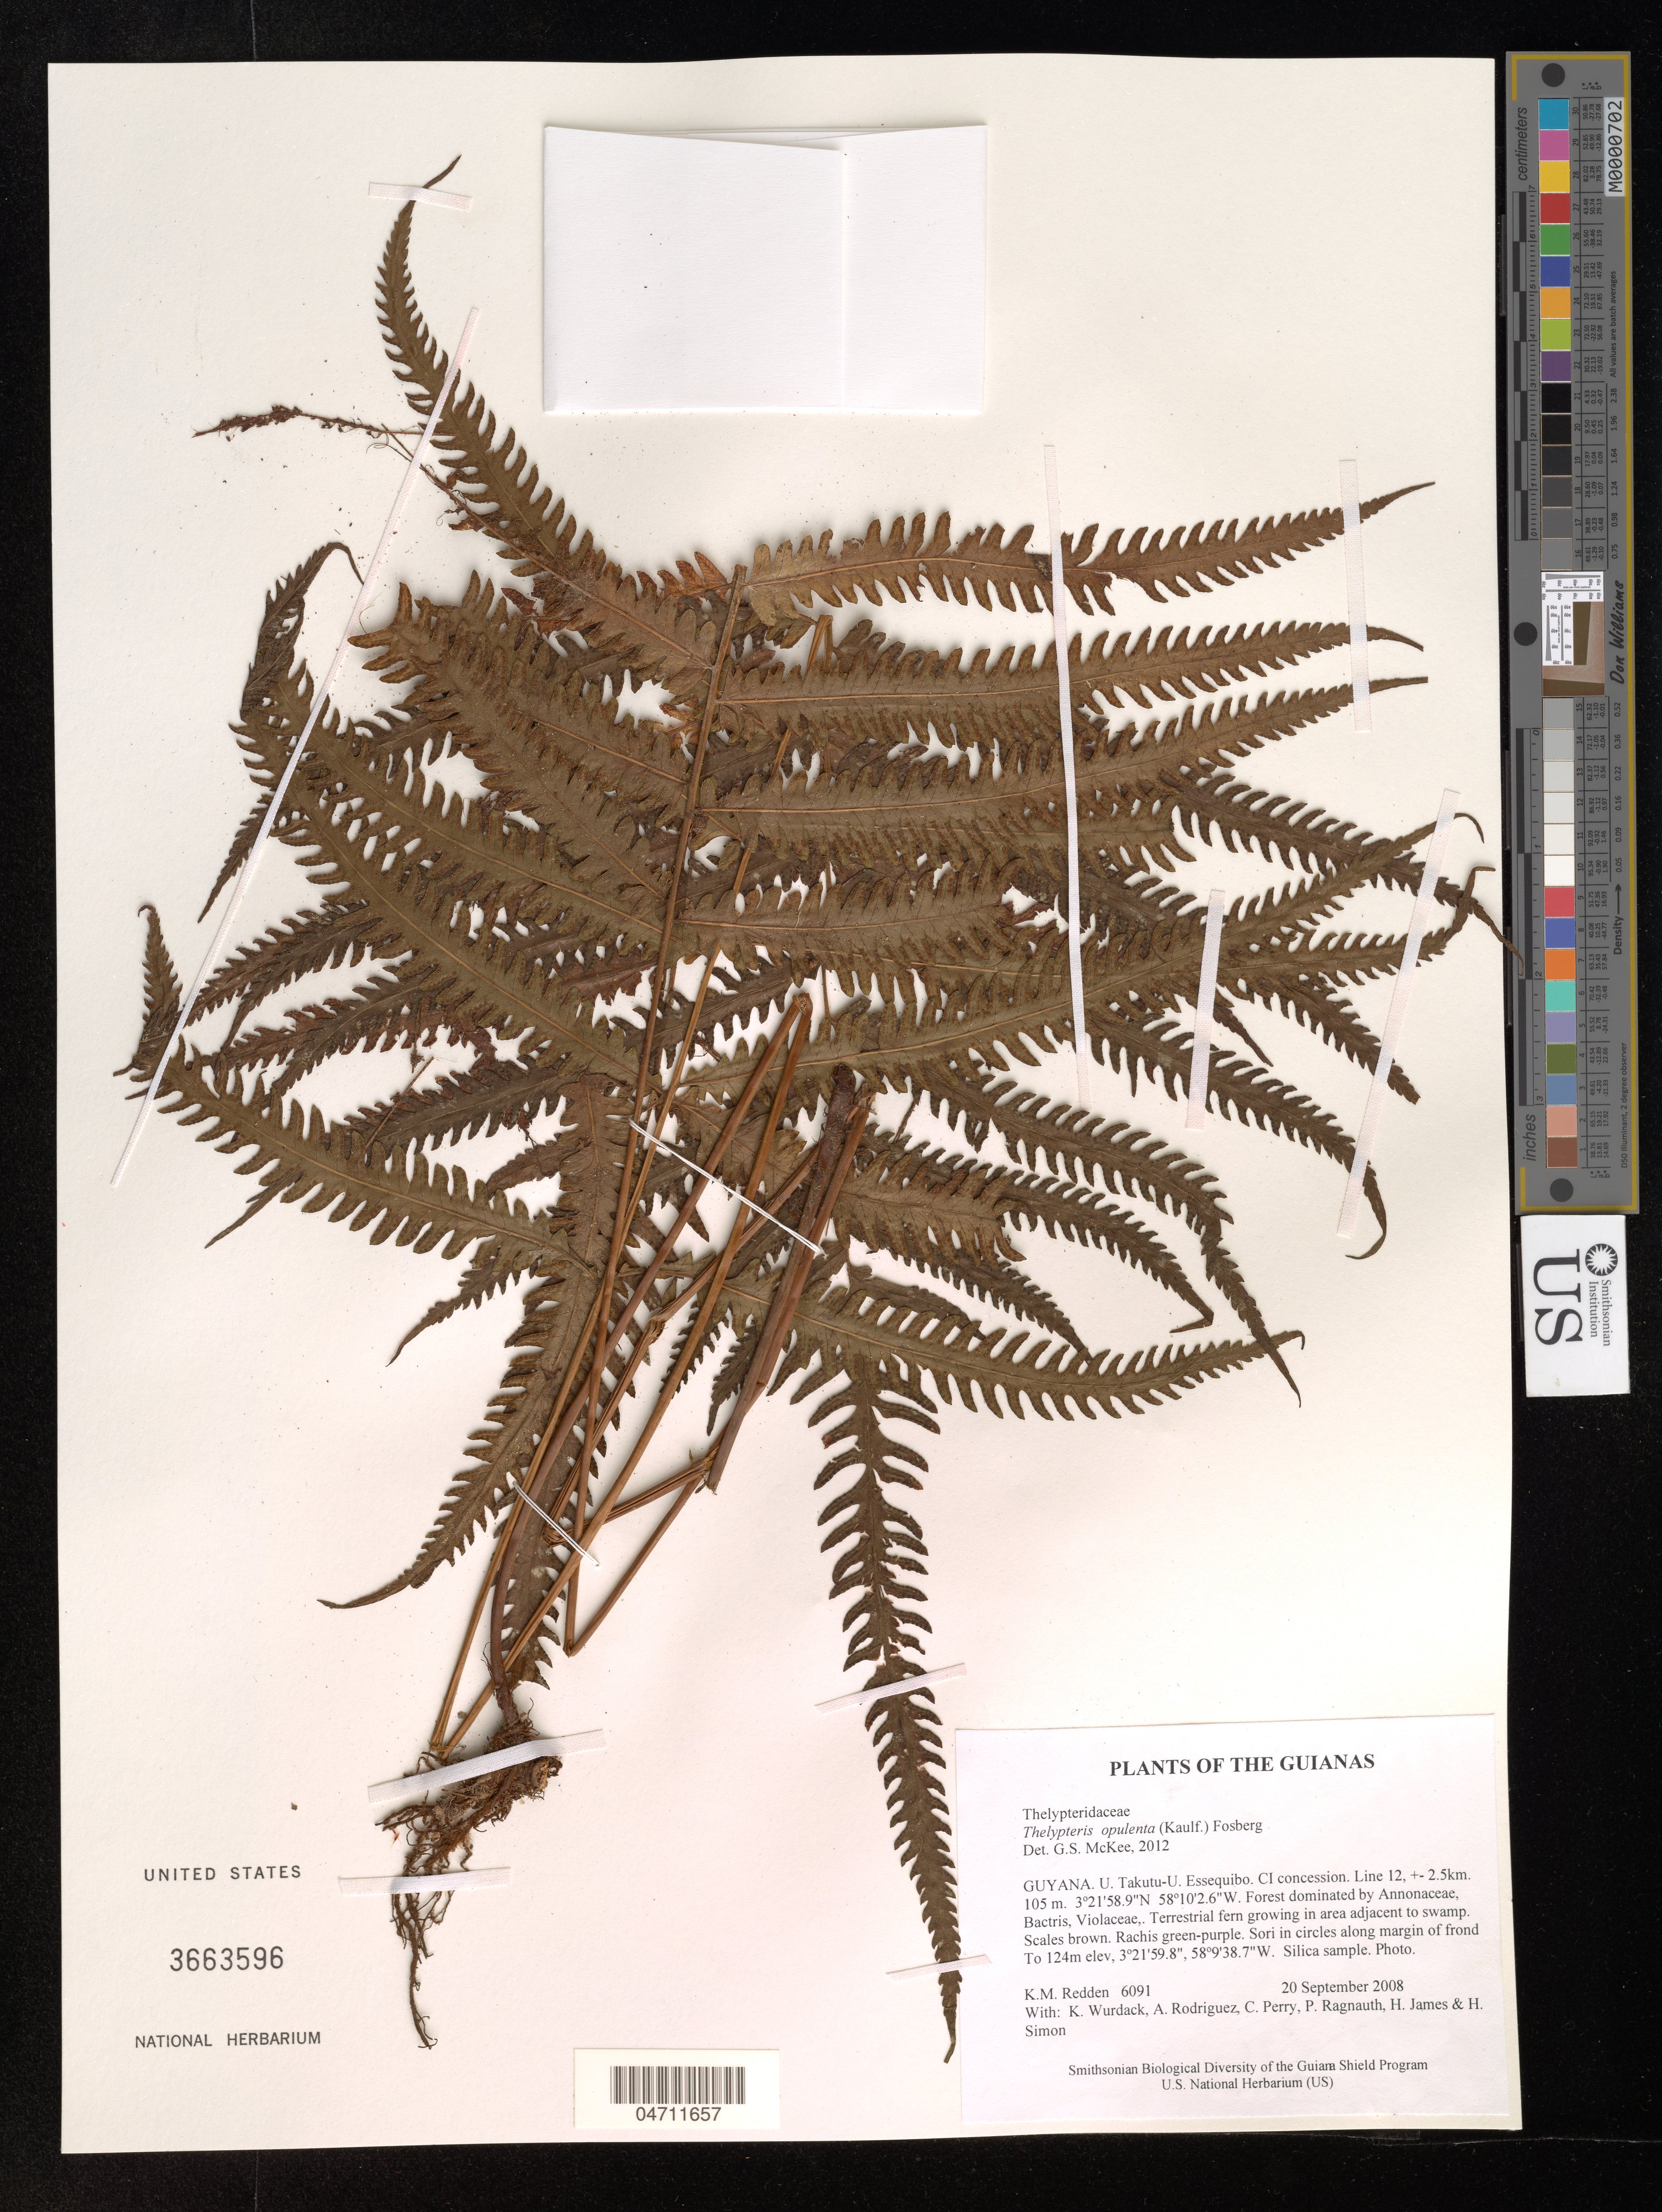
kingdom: Plantae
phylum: Tracheophyta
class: Polypodiopsida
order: Polypodiales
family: Thelypteridaceae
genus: Thelypteris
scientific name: Thelypteris opulenta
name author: (Kaulf.) Fosberg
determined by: McKee, G. S., (US), NMNH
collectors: K. M. Redden, K. Wurdack, A. Rodriguez, C. Perry, P. Ragnauth, H. James & H. Simon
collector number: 6091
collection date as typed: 20 September 2008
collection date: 2008-09-20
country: Guyana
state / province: U. Takutu-U. Essequibo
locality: CI concession. Line 12, +- 2.5km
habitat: Forest dominated by Annonaceae, Bactris, Violaceae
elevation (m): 105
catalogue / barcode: US 3663596